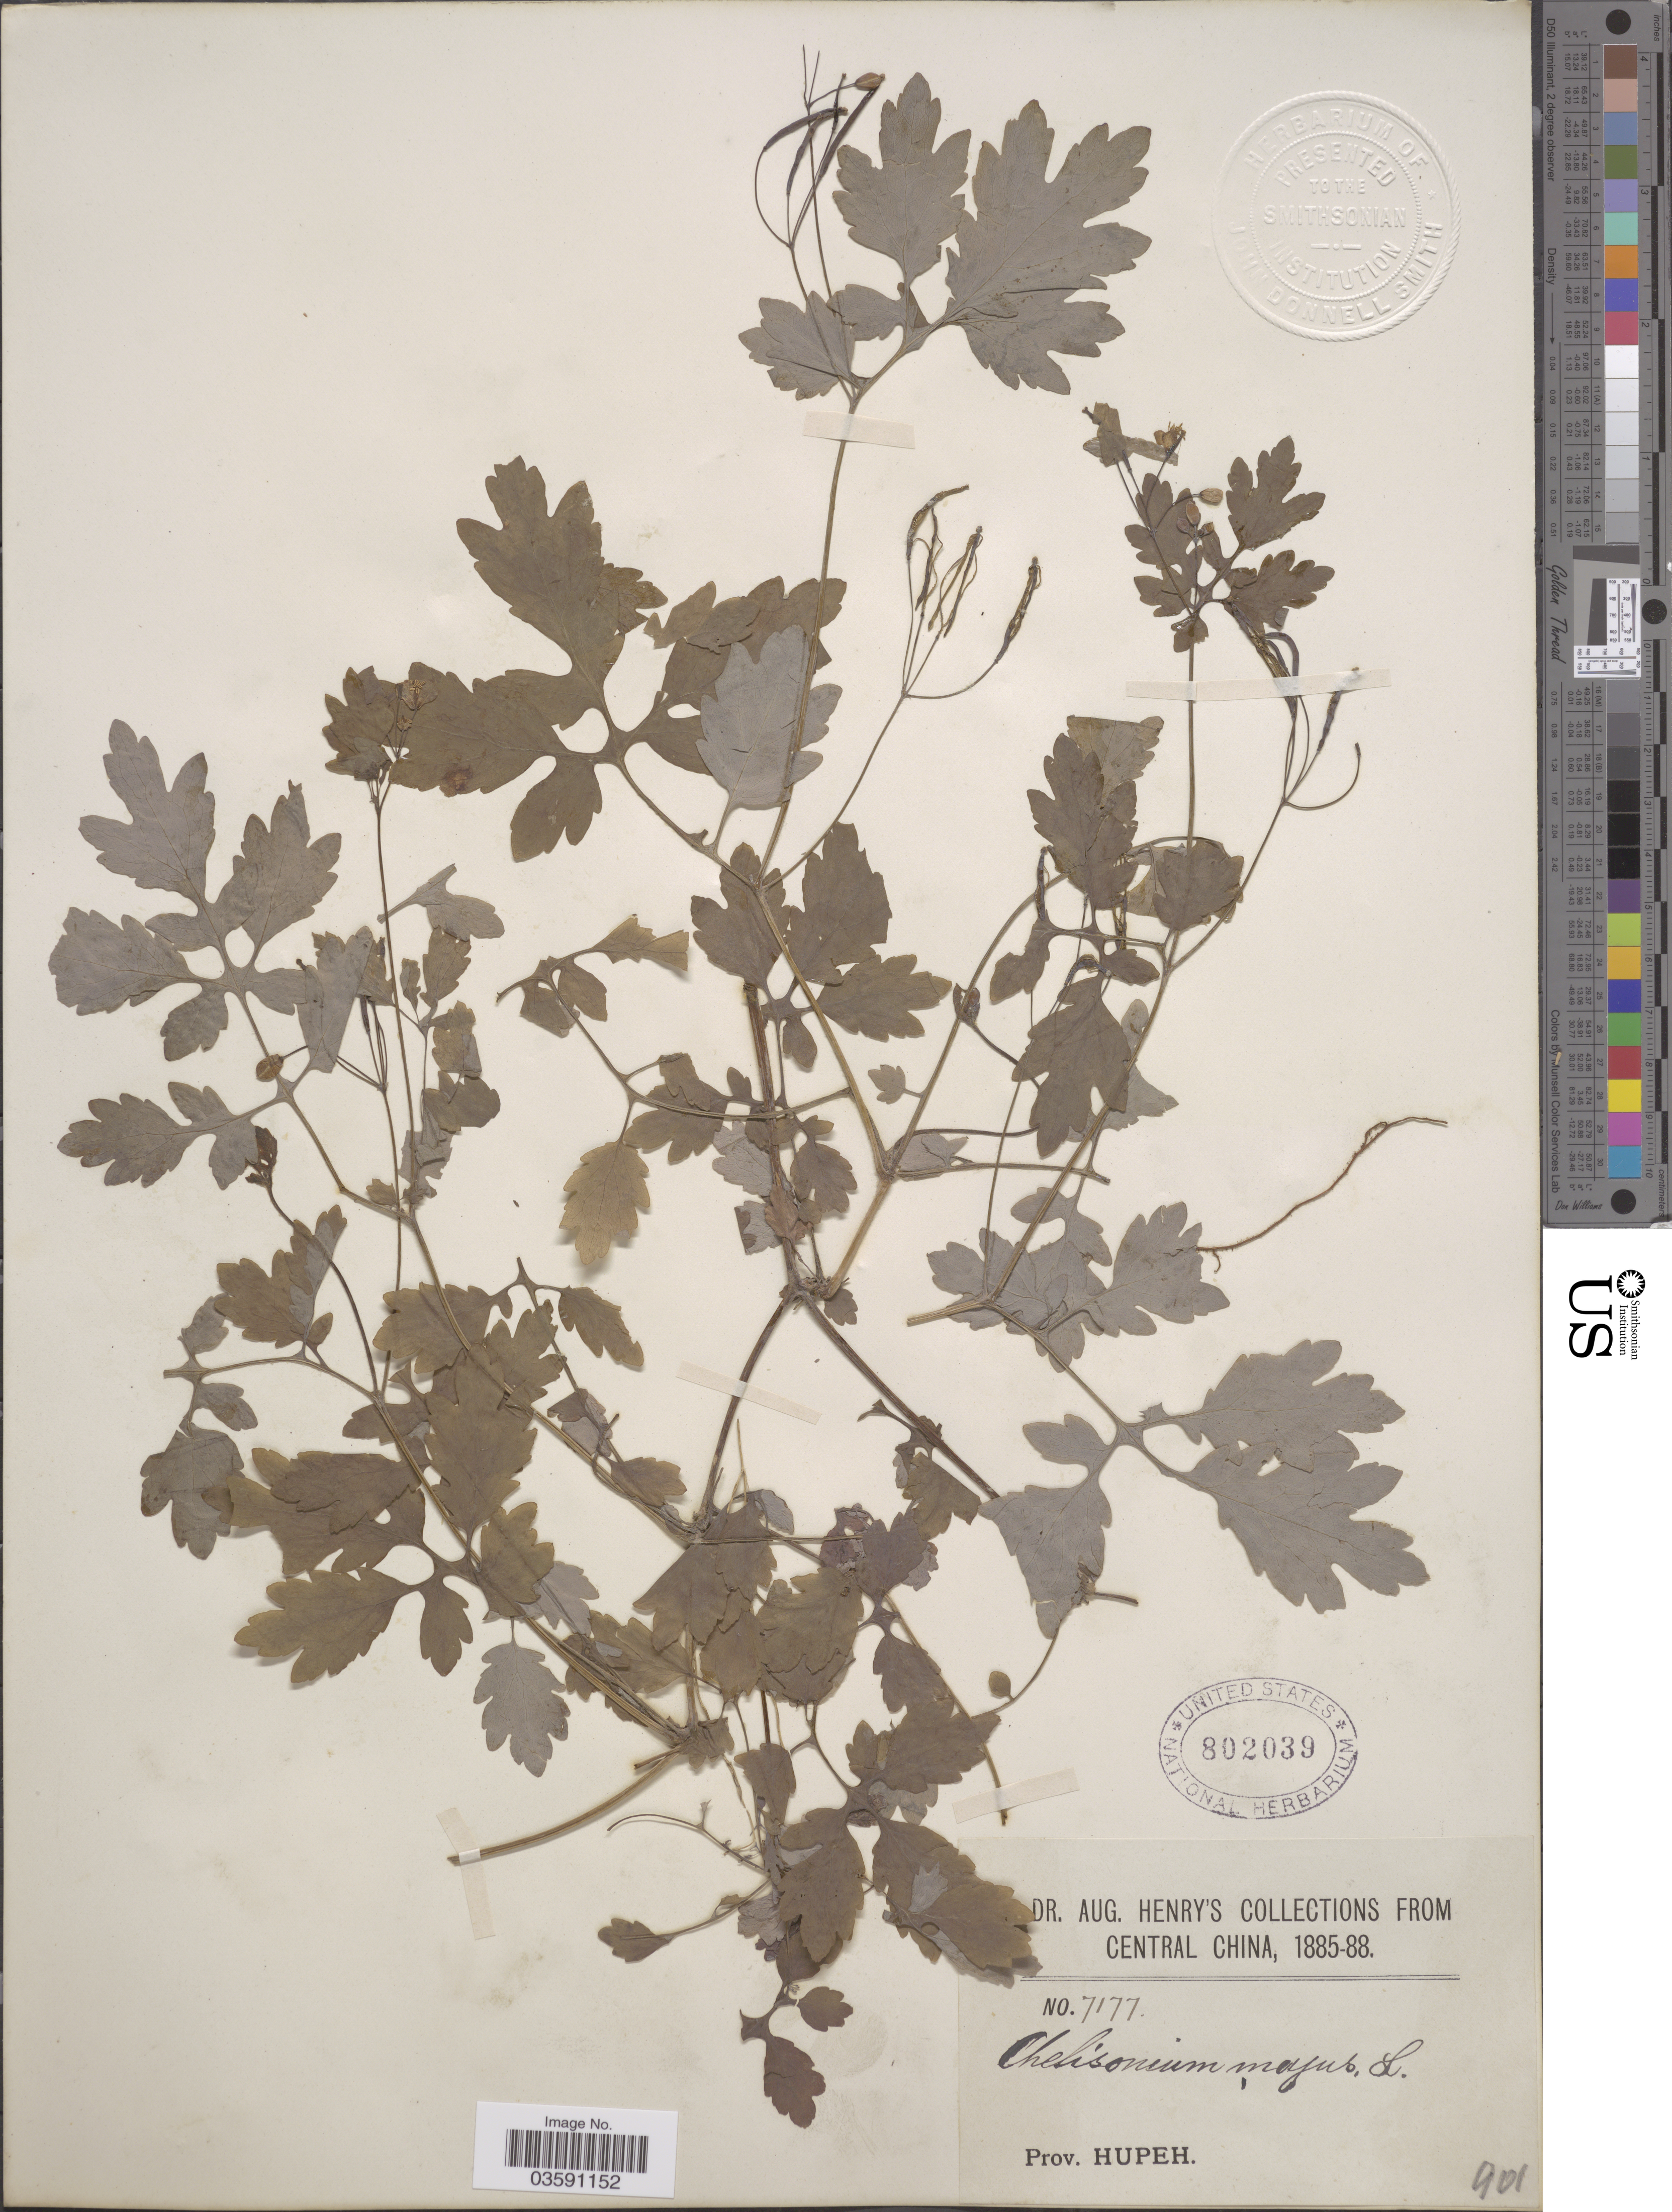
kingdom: Plantae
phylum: Tracheophyta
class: Magnoliopsida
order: Ranunculales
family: Papaveraceae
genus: Chelidonium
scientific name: Chelidonium majus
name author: L.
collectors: A. Henry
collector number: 7177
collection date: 1885/1888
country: China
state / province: Hubei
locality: Central China. Prov. Hupeh.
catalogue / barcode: US 802039